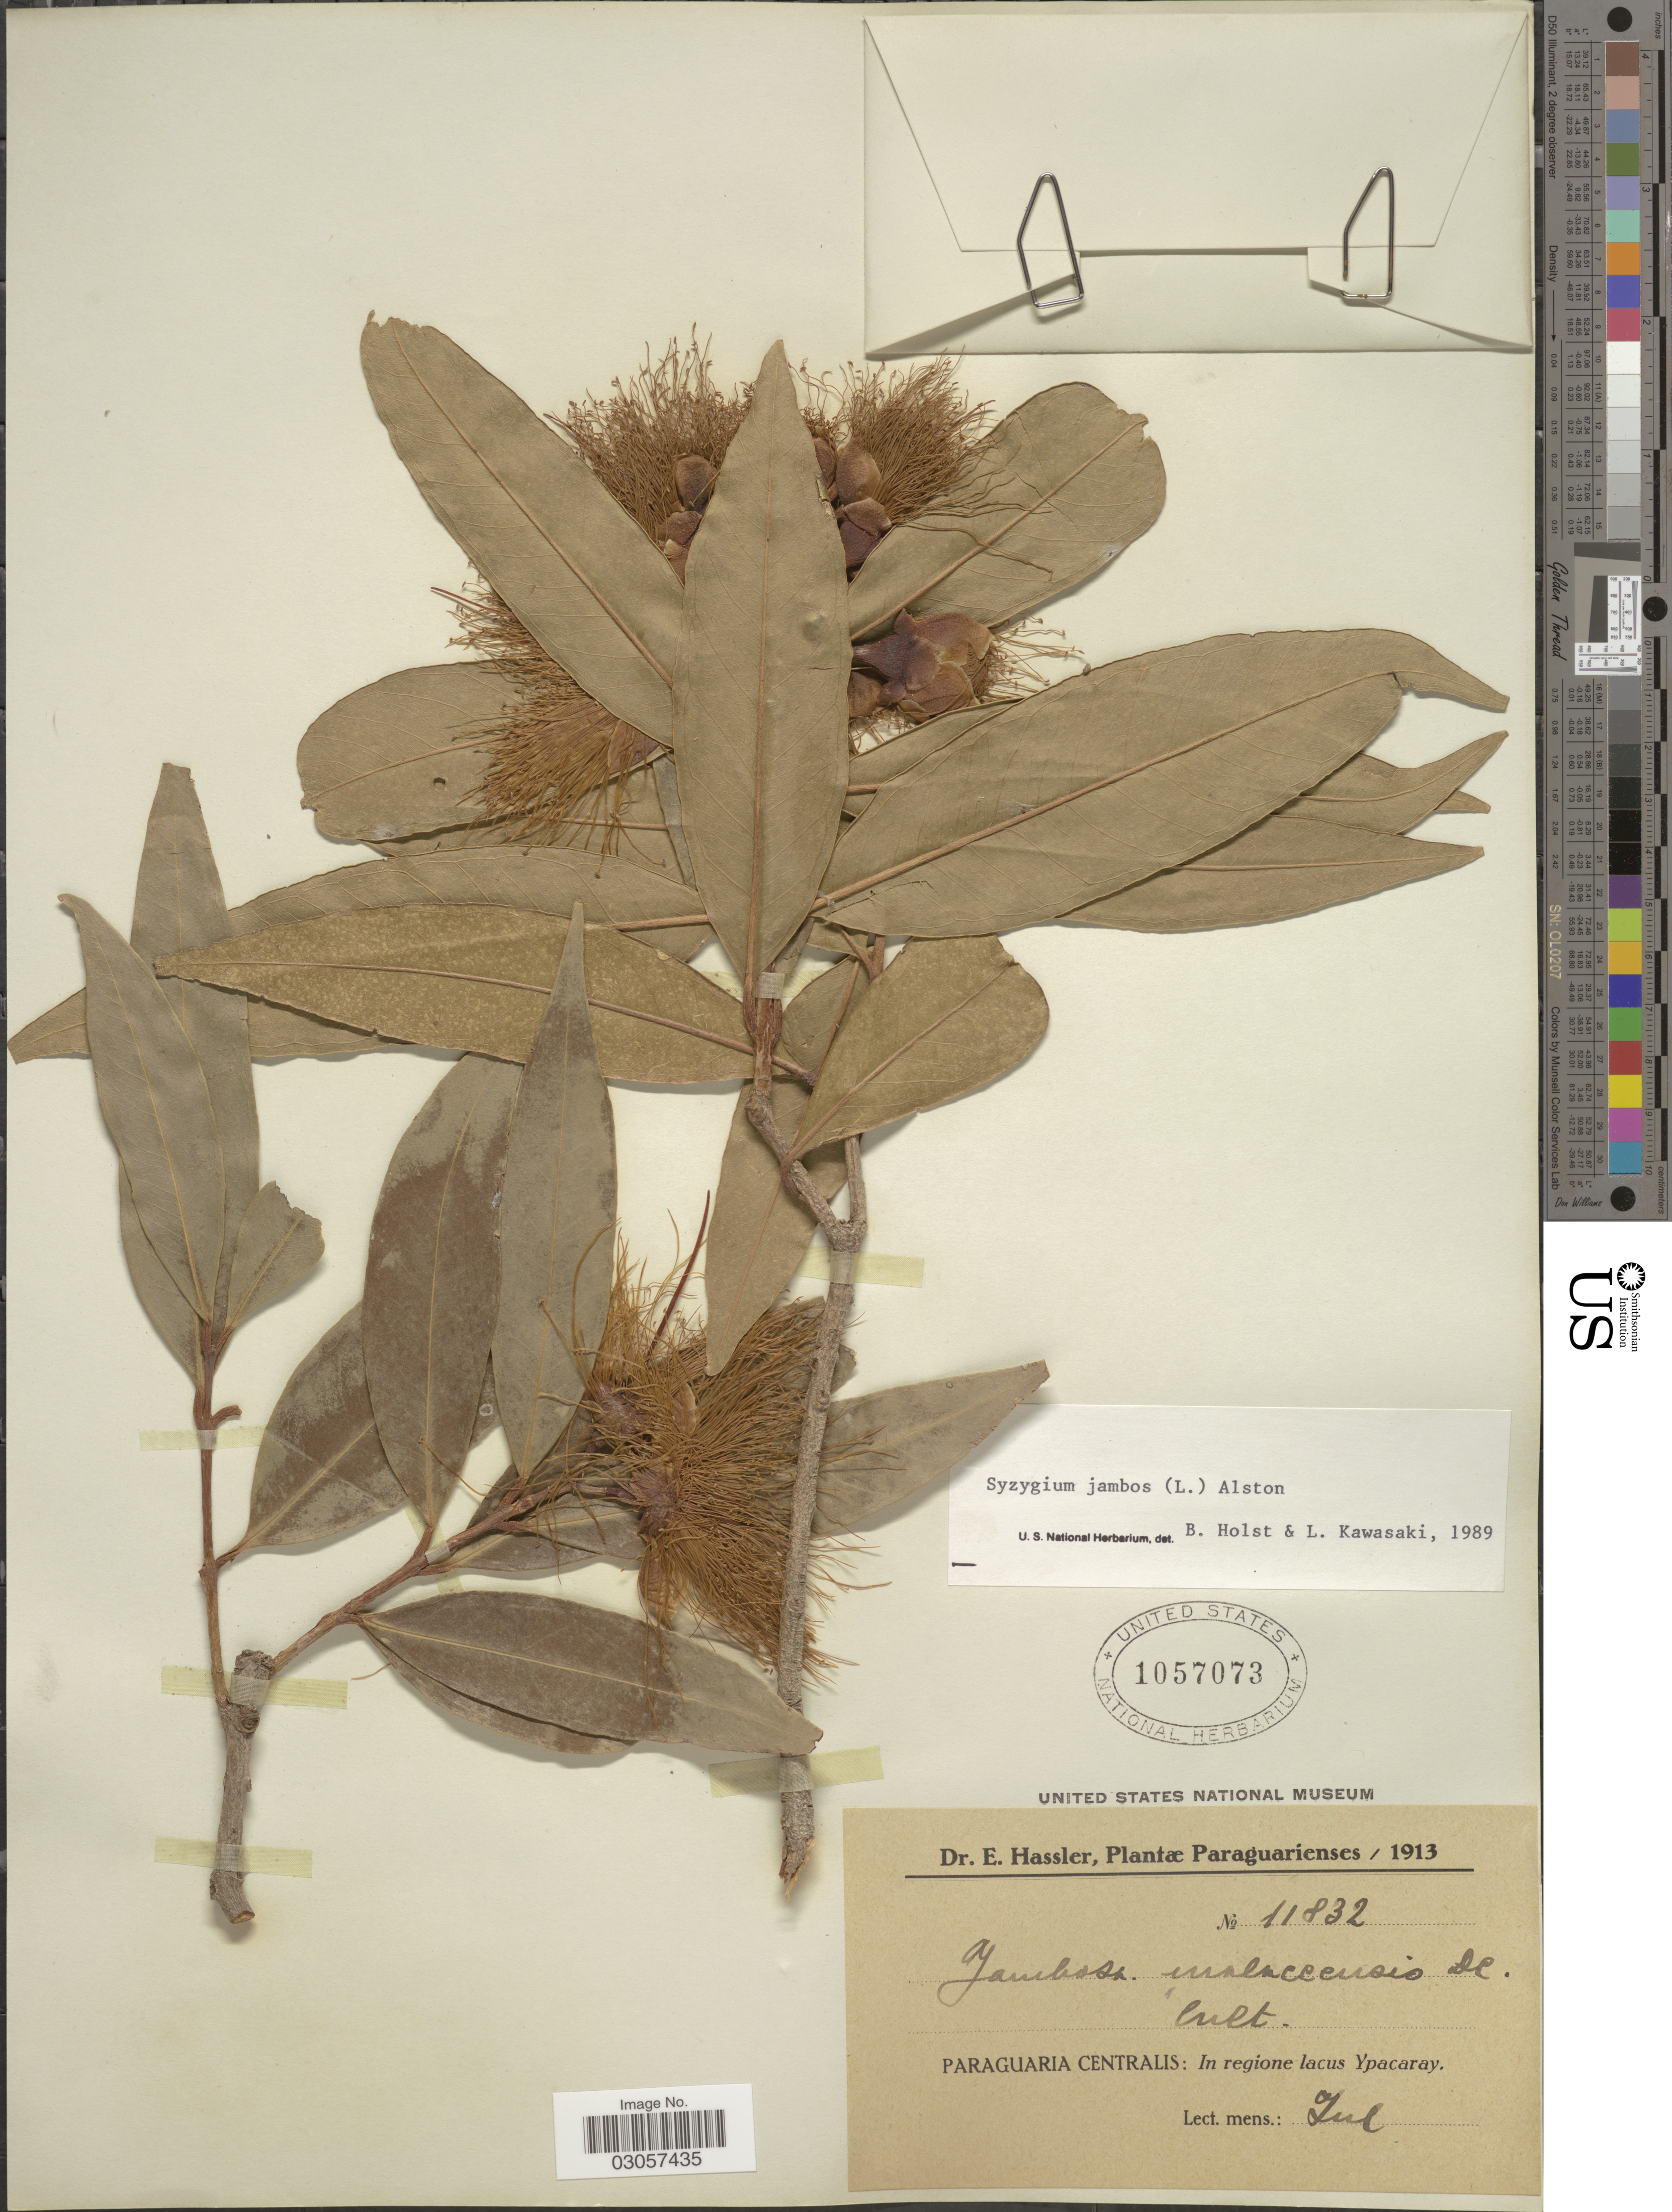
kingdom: Plantae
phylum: Tracheophyta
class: Magnoliopsida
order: Myrtales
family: Myrtaceae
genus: Syzygium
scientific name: Syzygium jambos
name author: (L.) Alston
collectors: E. Hassler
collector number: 11832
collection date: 1913-07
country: Paraguay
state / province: Central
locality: Paraguaria Centralis: In regione lacus Ypacaray.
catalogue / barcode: US 1057073